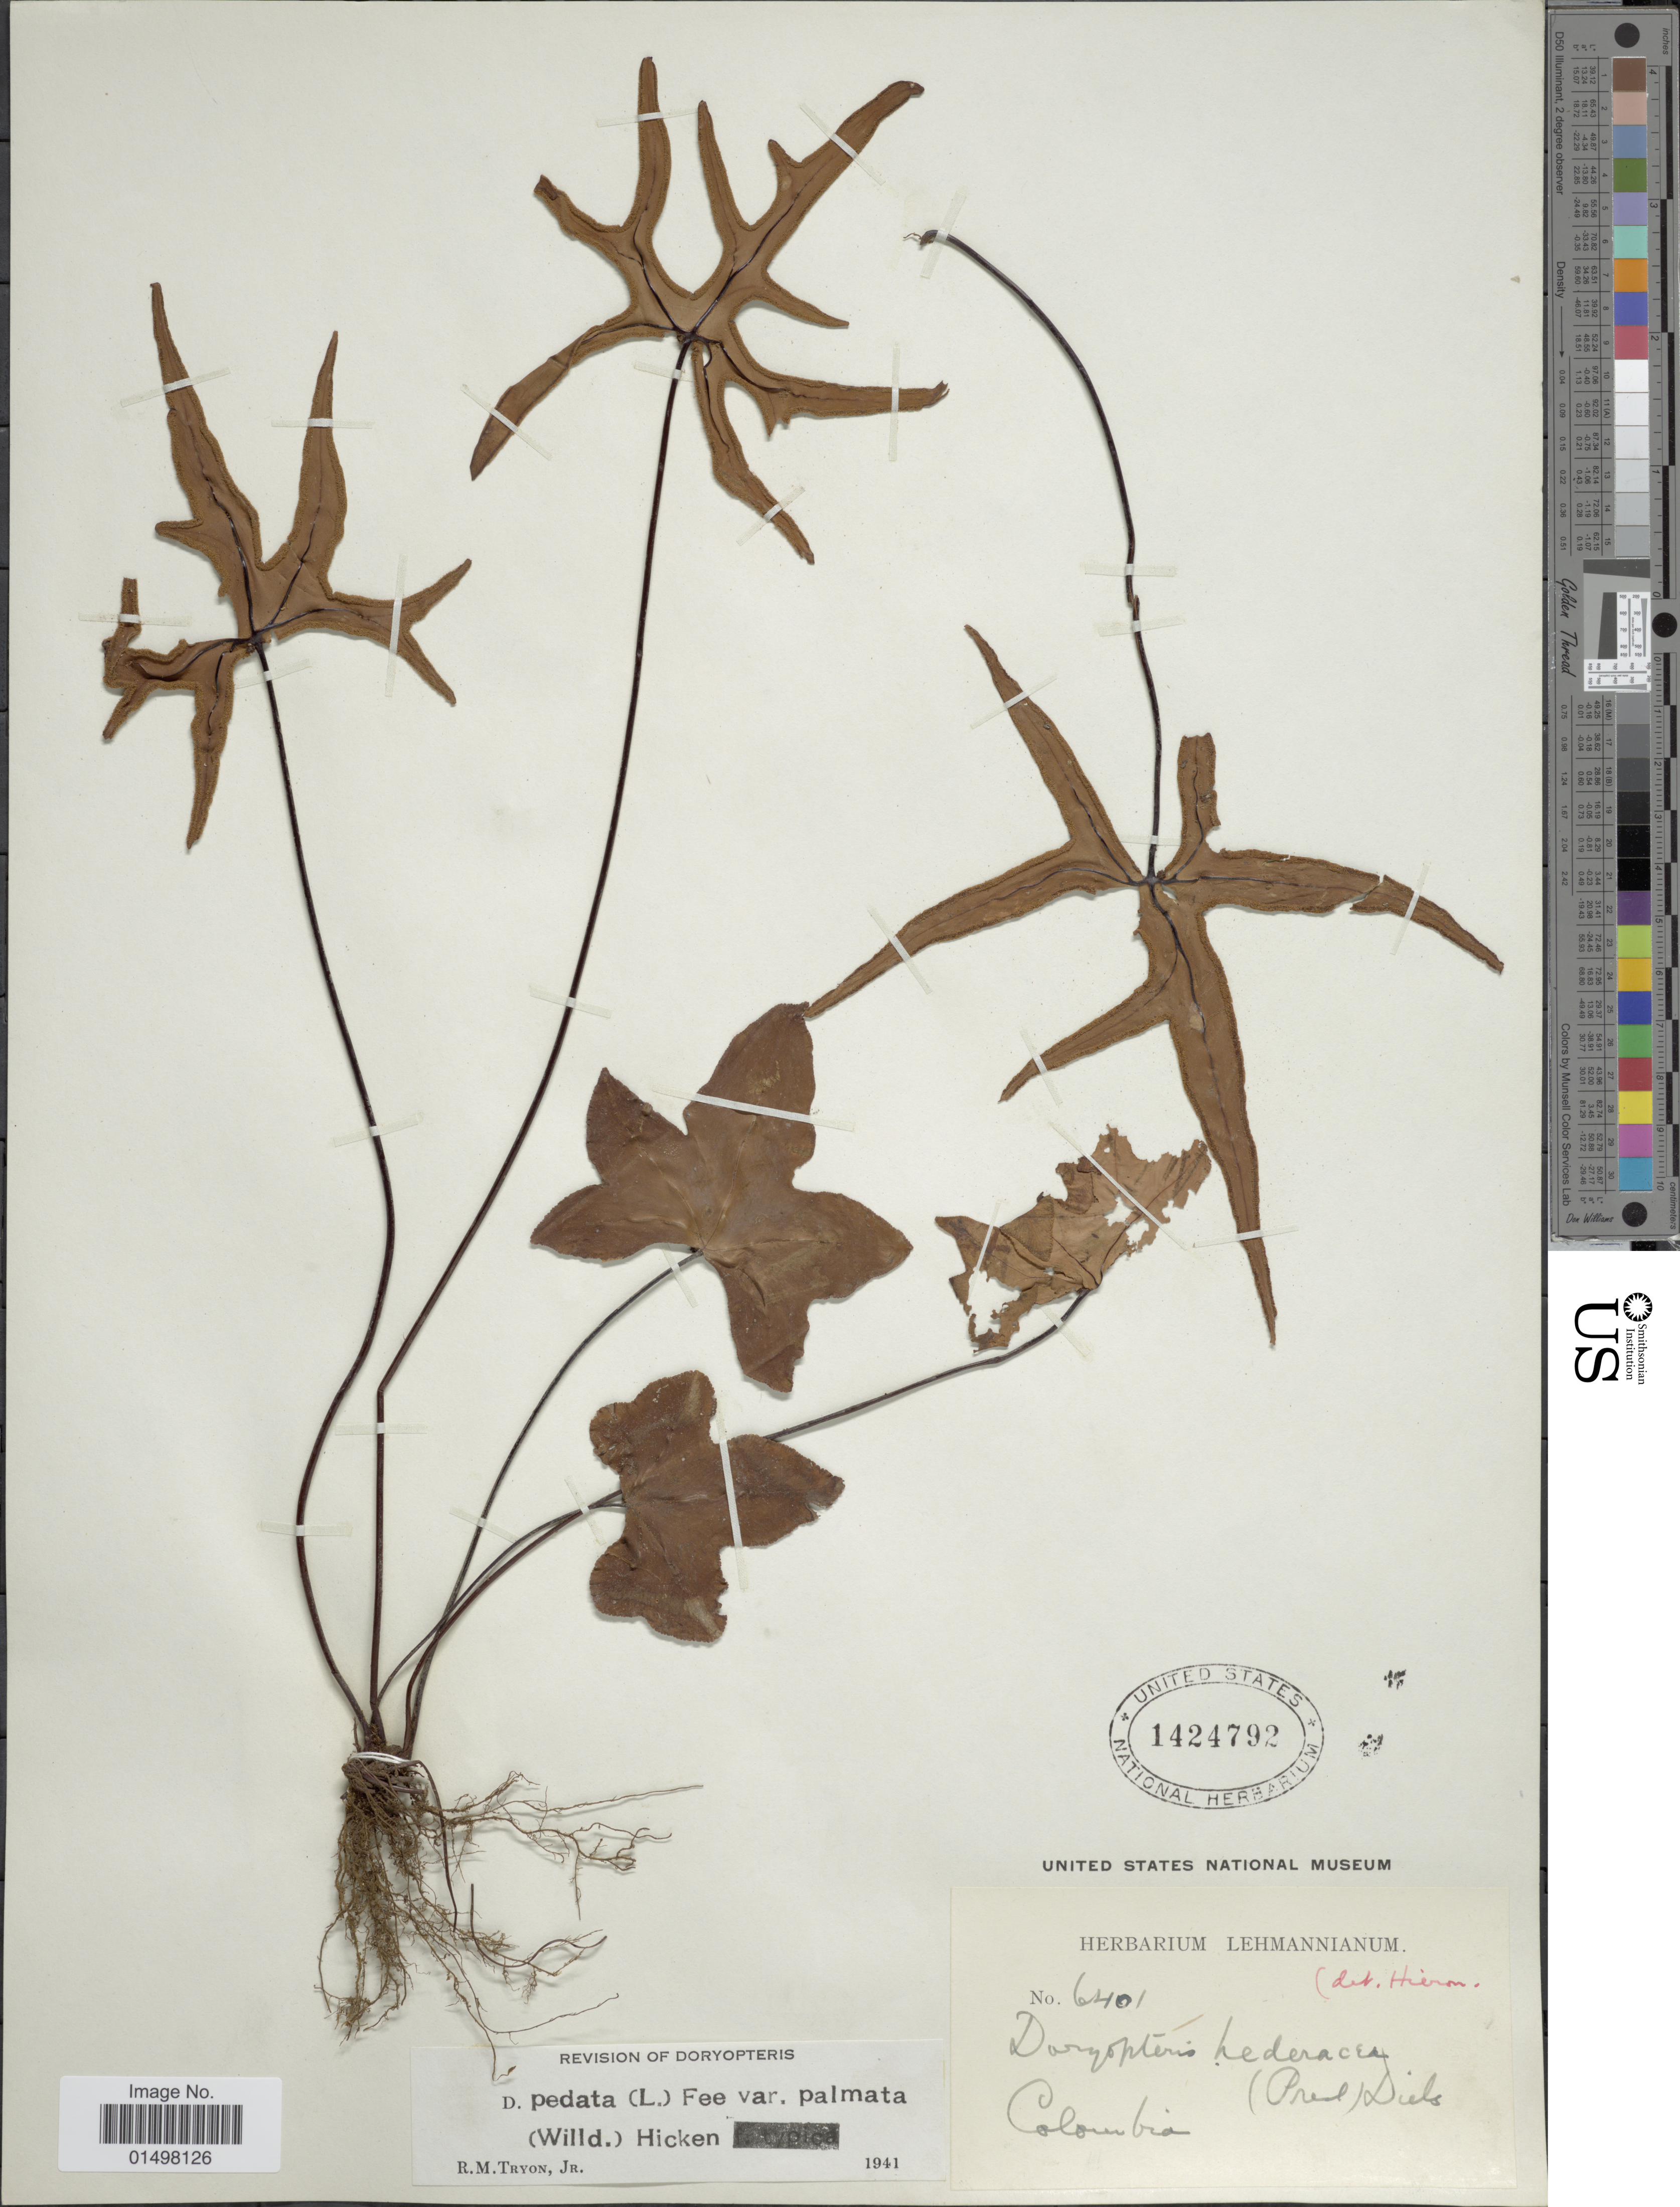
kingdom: Plantae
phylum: Tracheophyta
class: Polypodiopsida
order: Polypodiales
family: Pteridaceae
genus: Doryopteris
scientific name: Doryopteris pedata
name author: (L.) Fée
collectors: ex herb. Lehmannianum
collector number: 6401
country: Colombia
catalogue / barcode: US 1424792